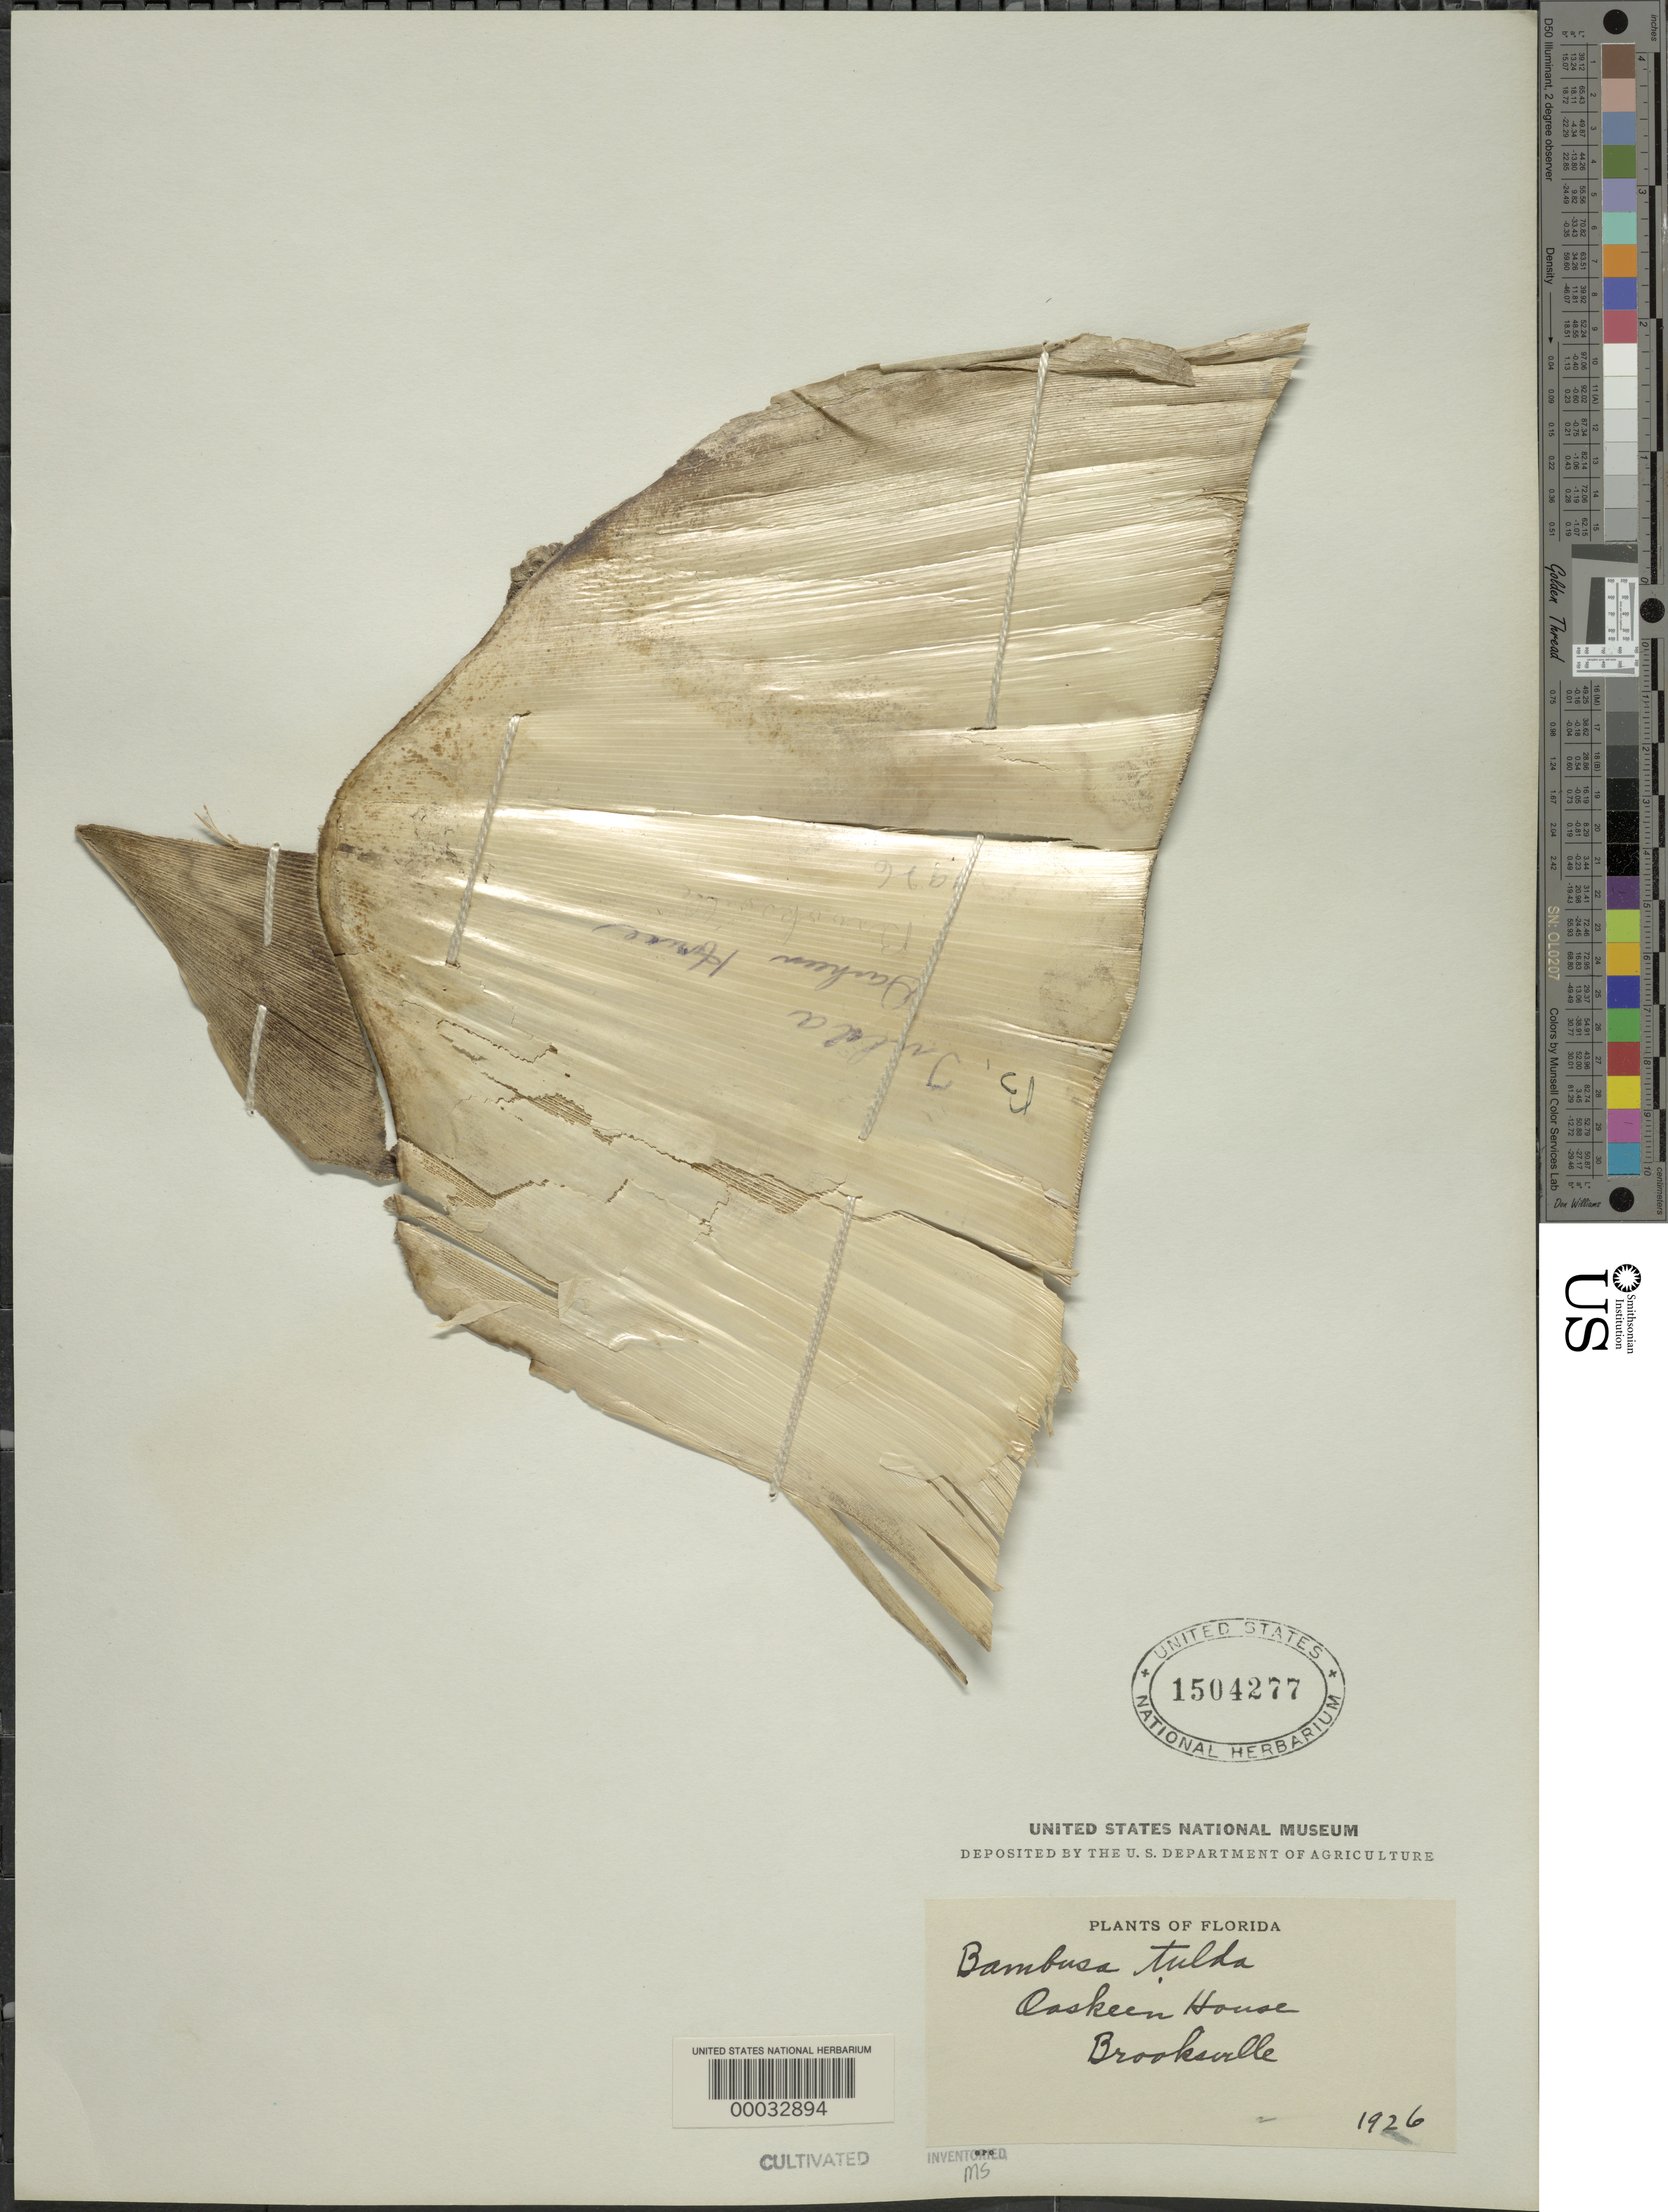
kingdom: Plantae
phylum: Tracheophyta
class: Liliopsida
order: Poales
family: Poaceae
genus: Bambusa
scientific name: Bambusa tulda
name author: Roxb.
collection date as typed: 1926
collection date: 1926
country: United States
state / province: Florida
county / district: Hernando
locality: Oaskeen house-brooksville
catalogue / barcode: US 1504277